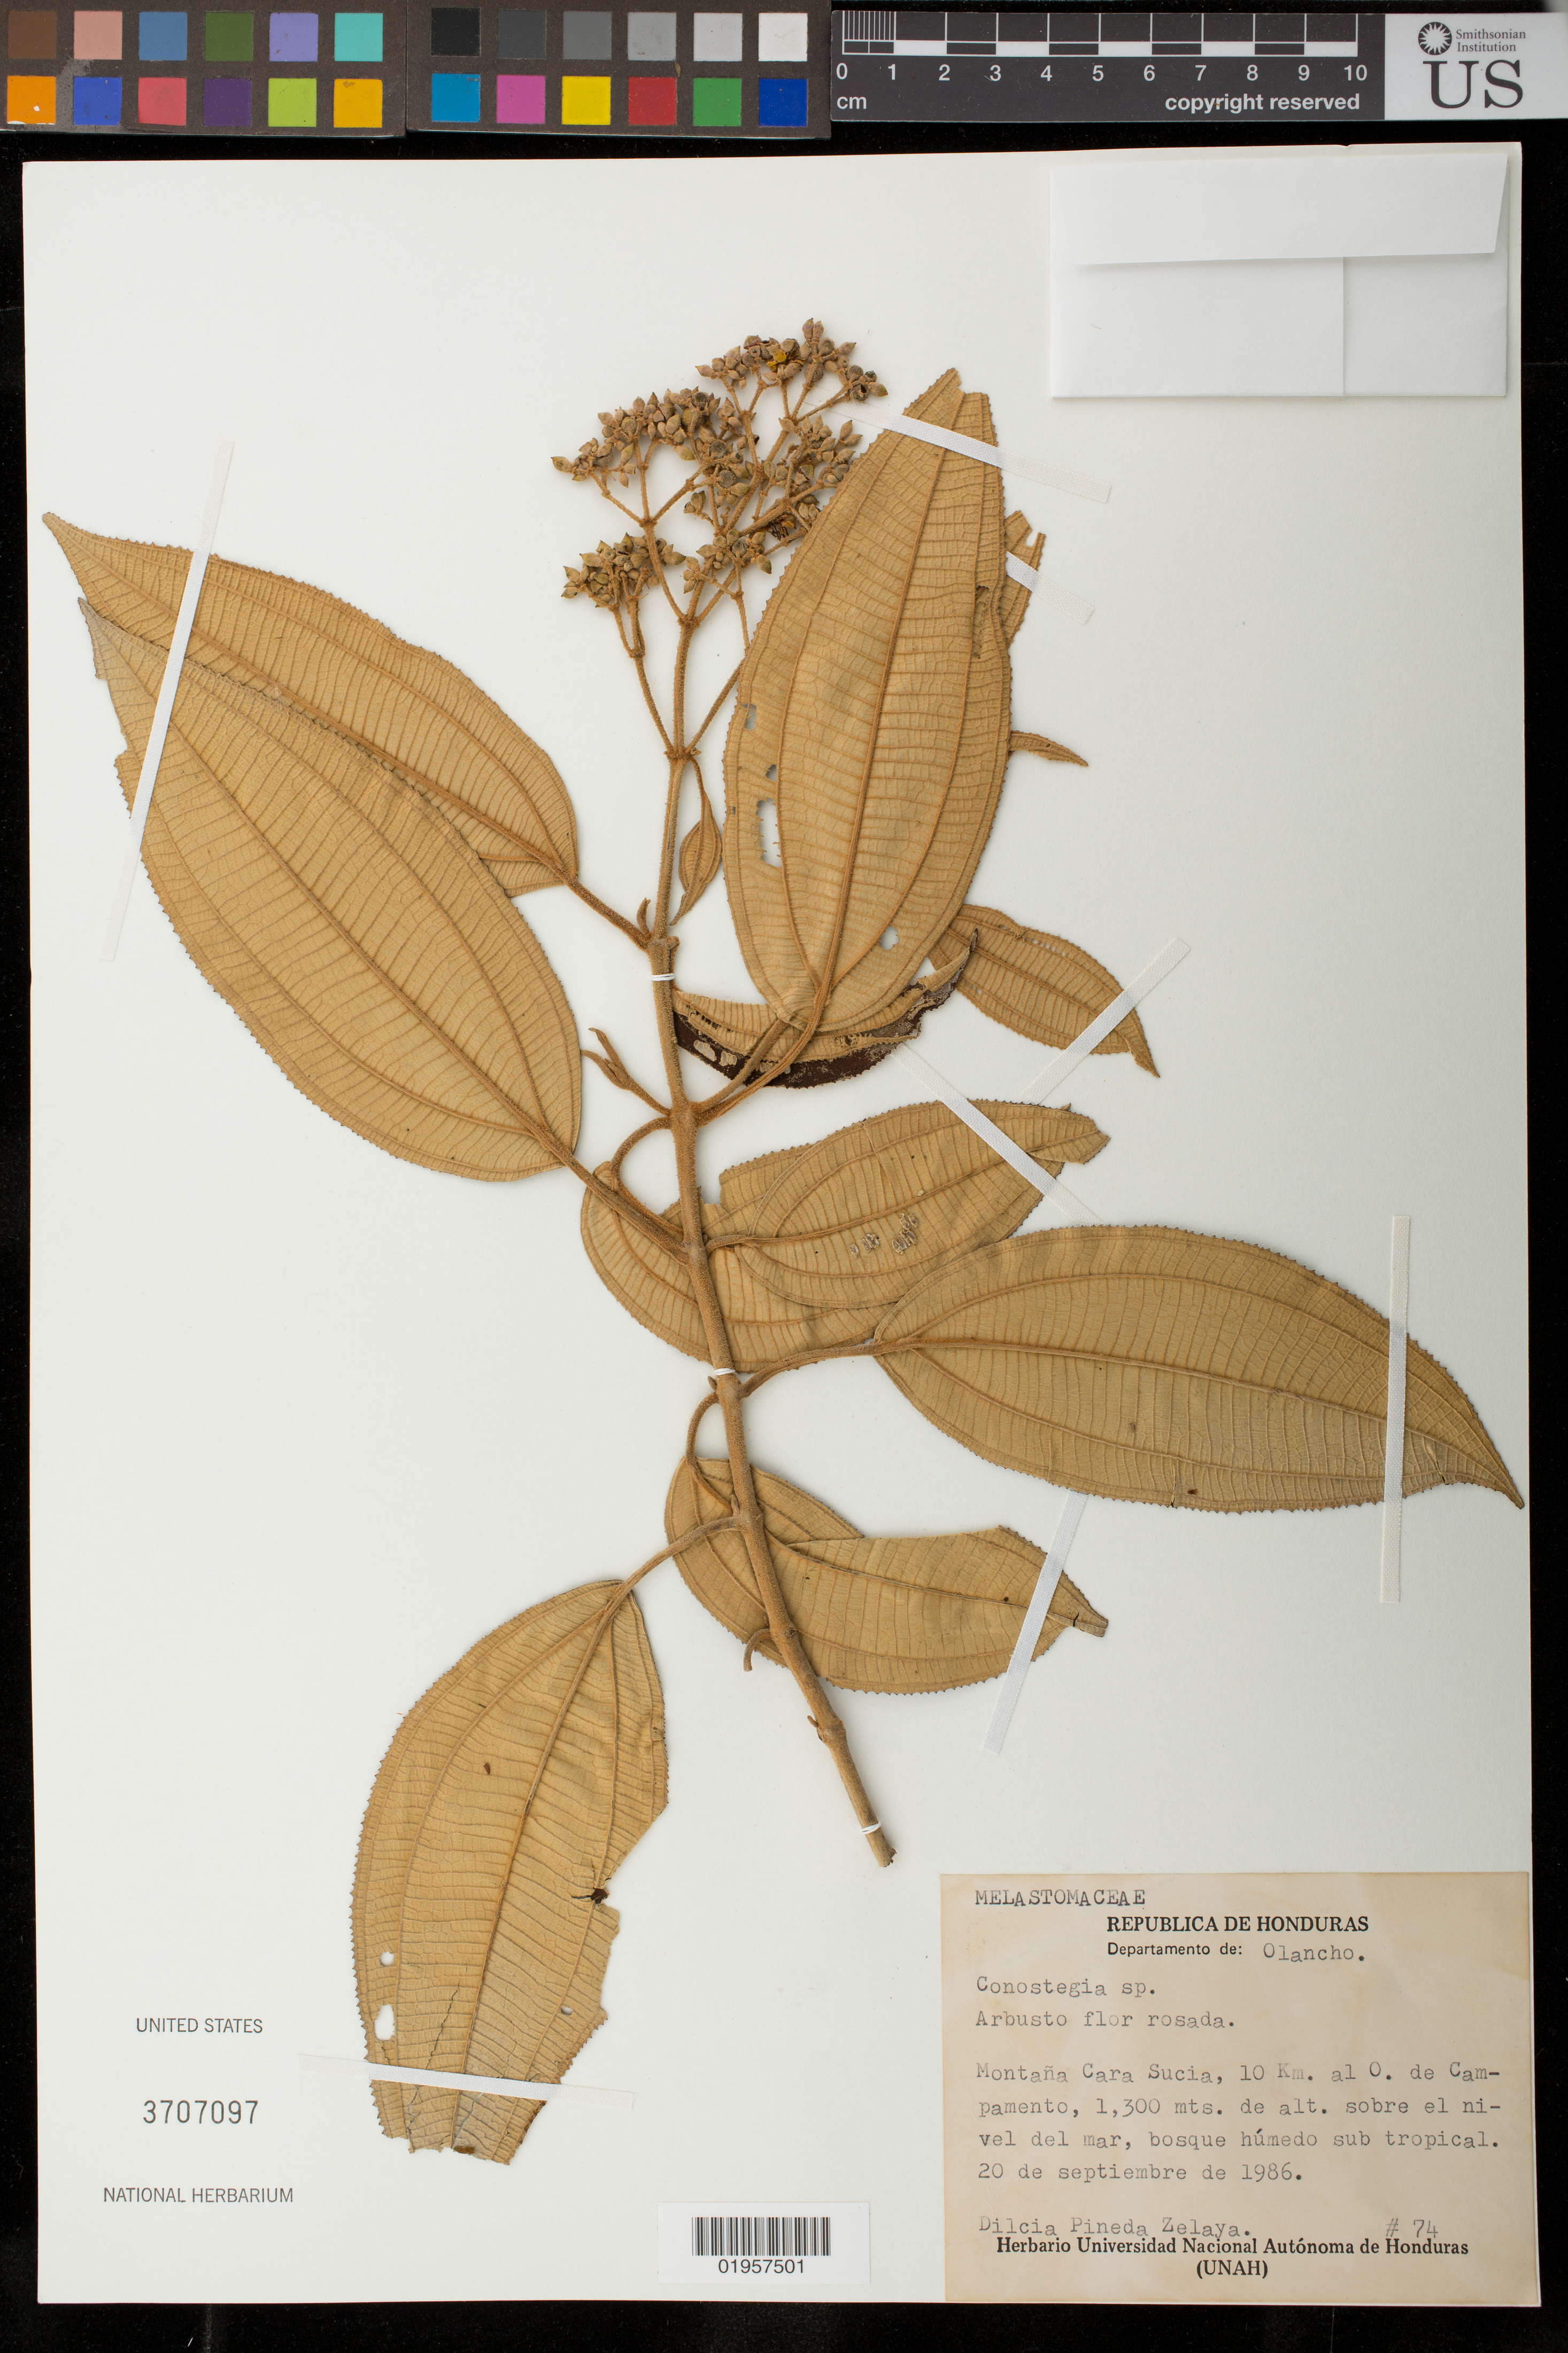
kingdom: Plantae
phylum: Tracheophyta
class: Magnoliopsida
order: Myrtales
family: Melastomataceae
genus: Conostegia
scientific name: Conostegia sp.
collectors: D. Zelaya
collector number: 74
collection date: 1986-09-20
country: Honduras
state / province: Olancho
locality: Montaña Cara Sucia, 10 km al O de Campamento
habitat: Bosque humedo tropical; sobre el nivel del mar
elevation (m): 1300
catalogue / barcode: US 3707097